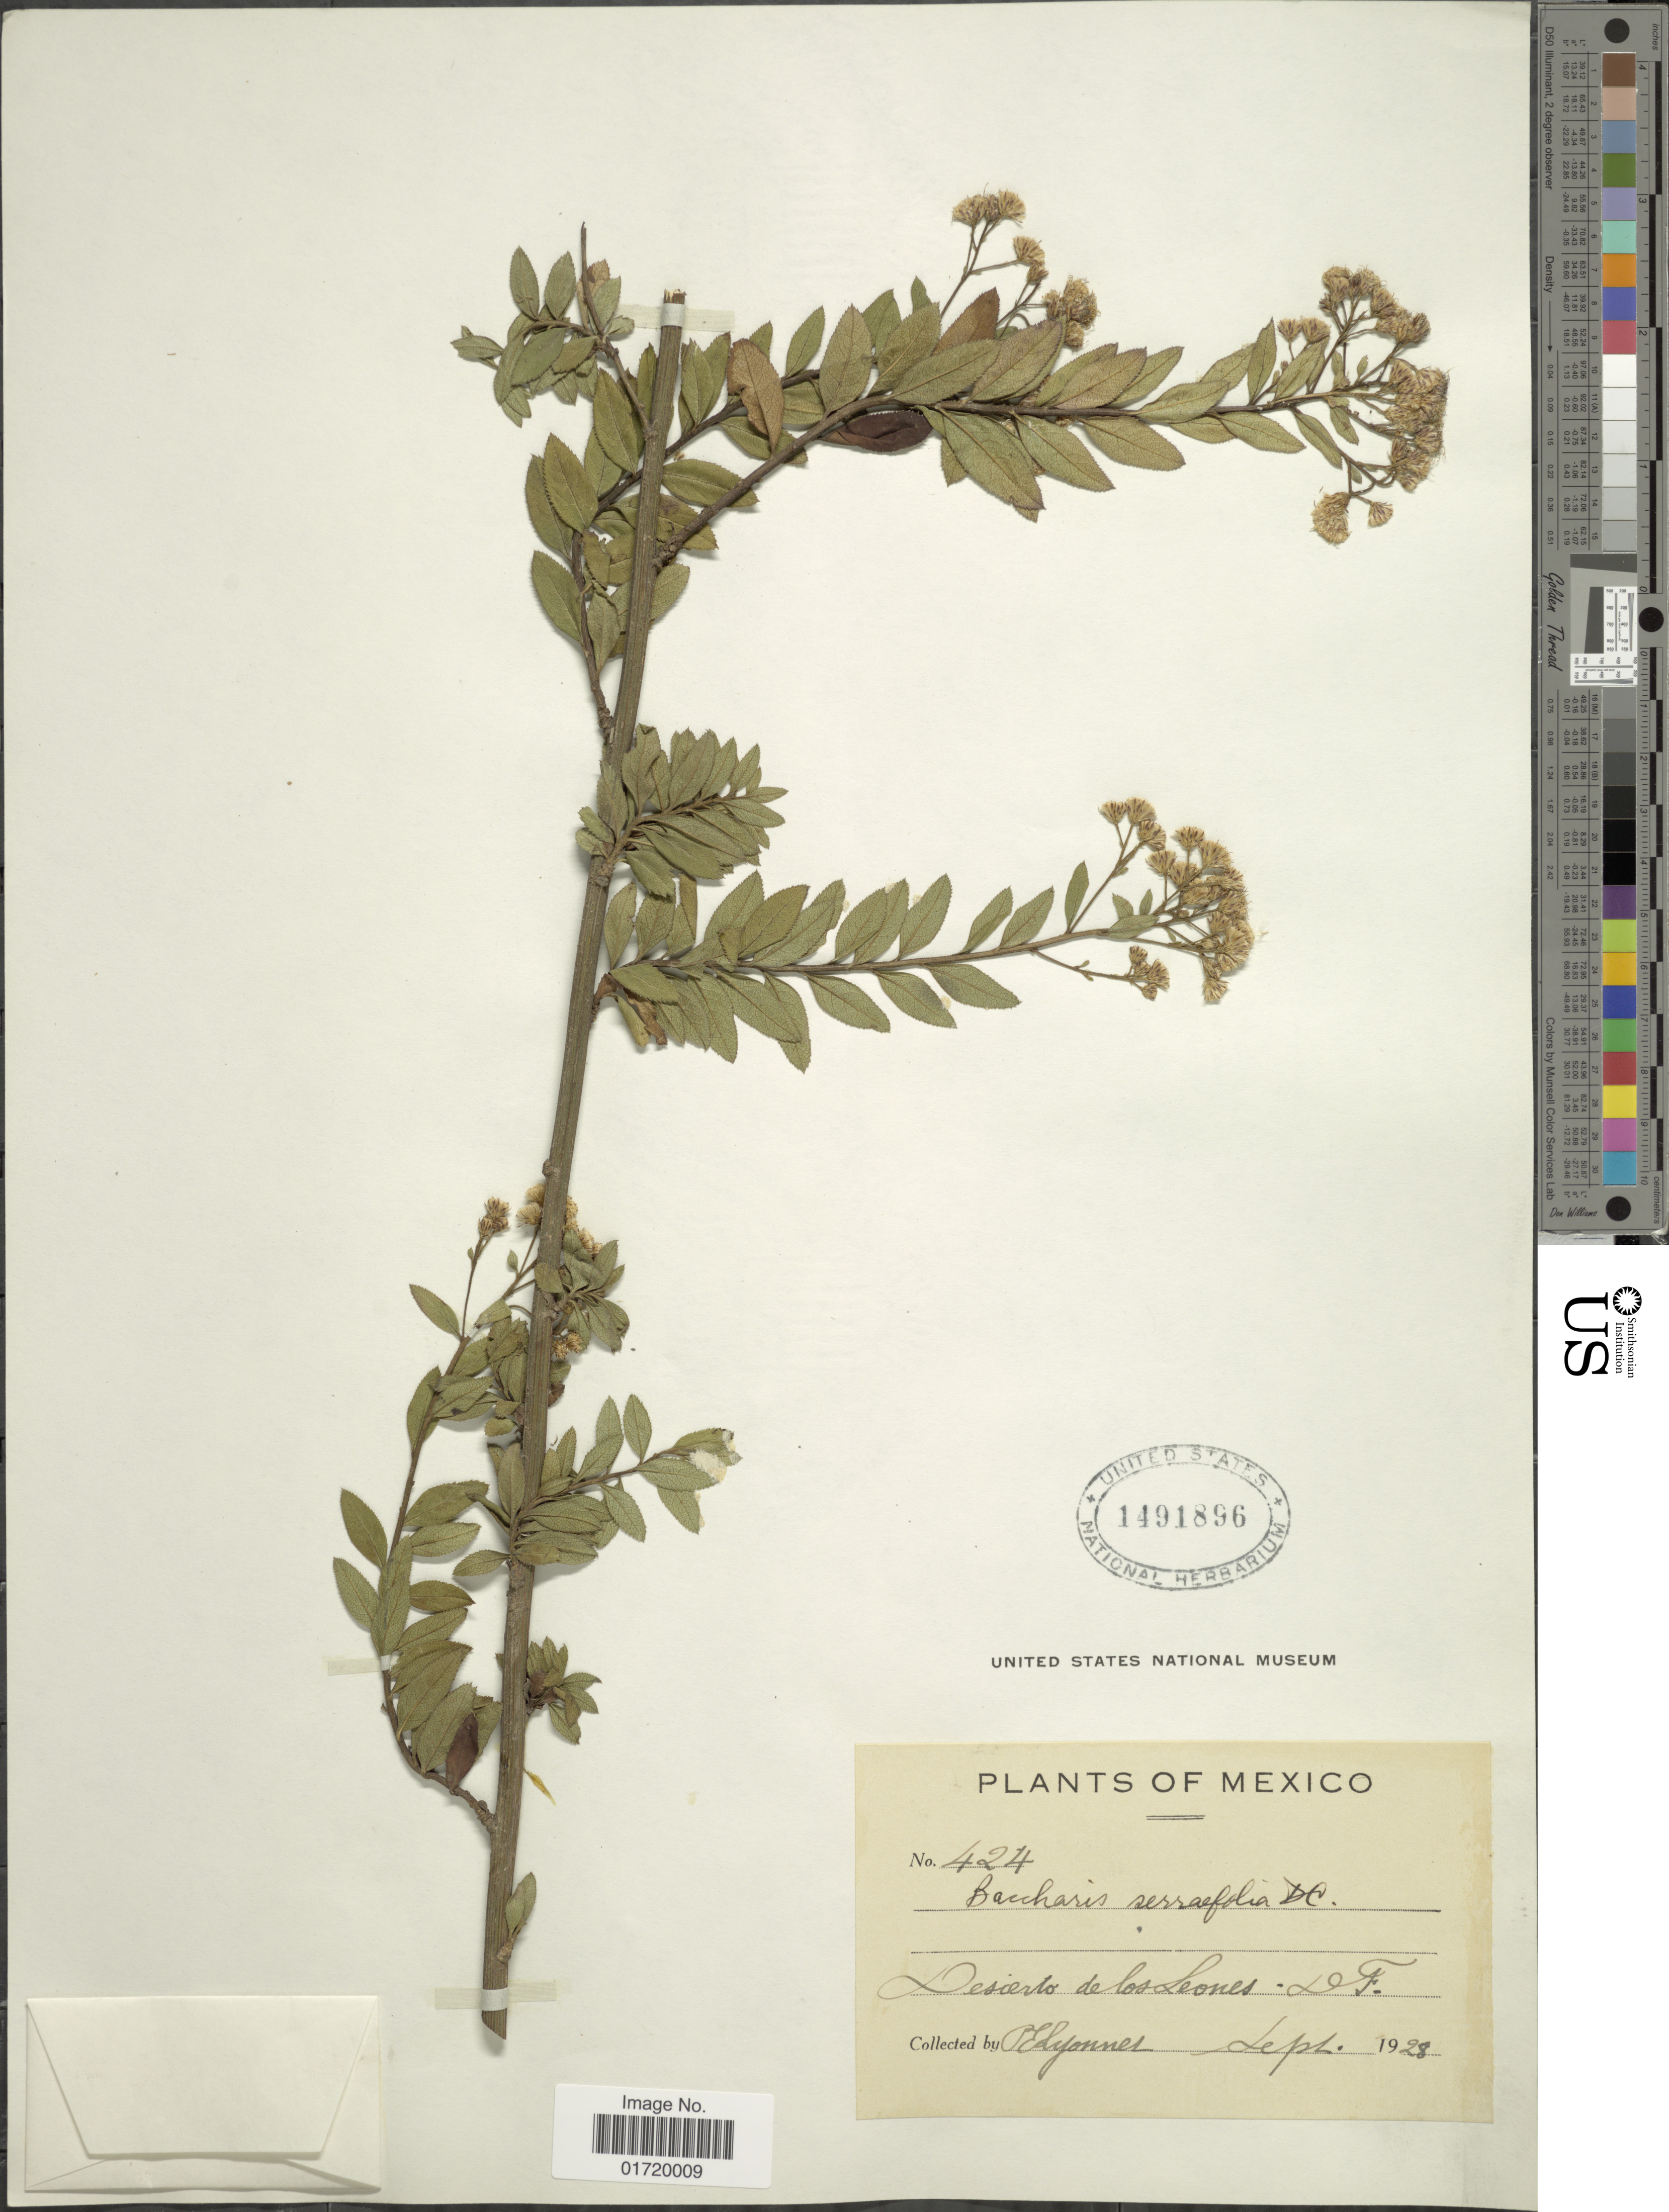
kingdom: Plantae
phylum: Tracheophyta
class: Magnoliopsida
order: Asterales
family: Asteraceae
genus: Baccharis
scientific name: Baccharis serrifolia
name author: DC.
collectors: P. Lyonnet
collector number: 424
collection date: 1928-09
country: Mexico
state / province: Distrito Federal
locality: Desierto de los Leones, D. F.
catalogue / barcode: US 1491896